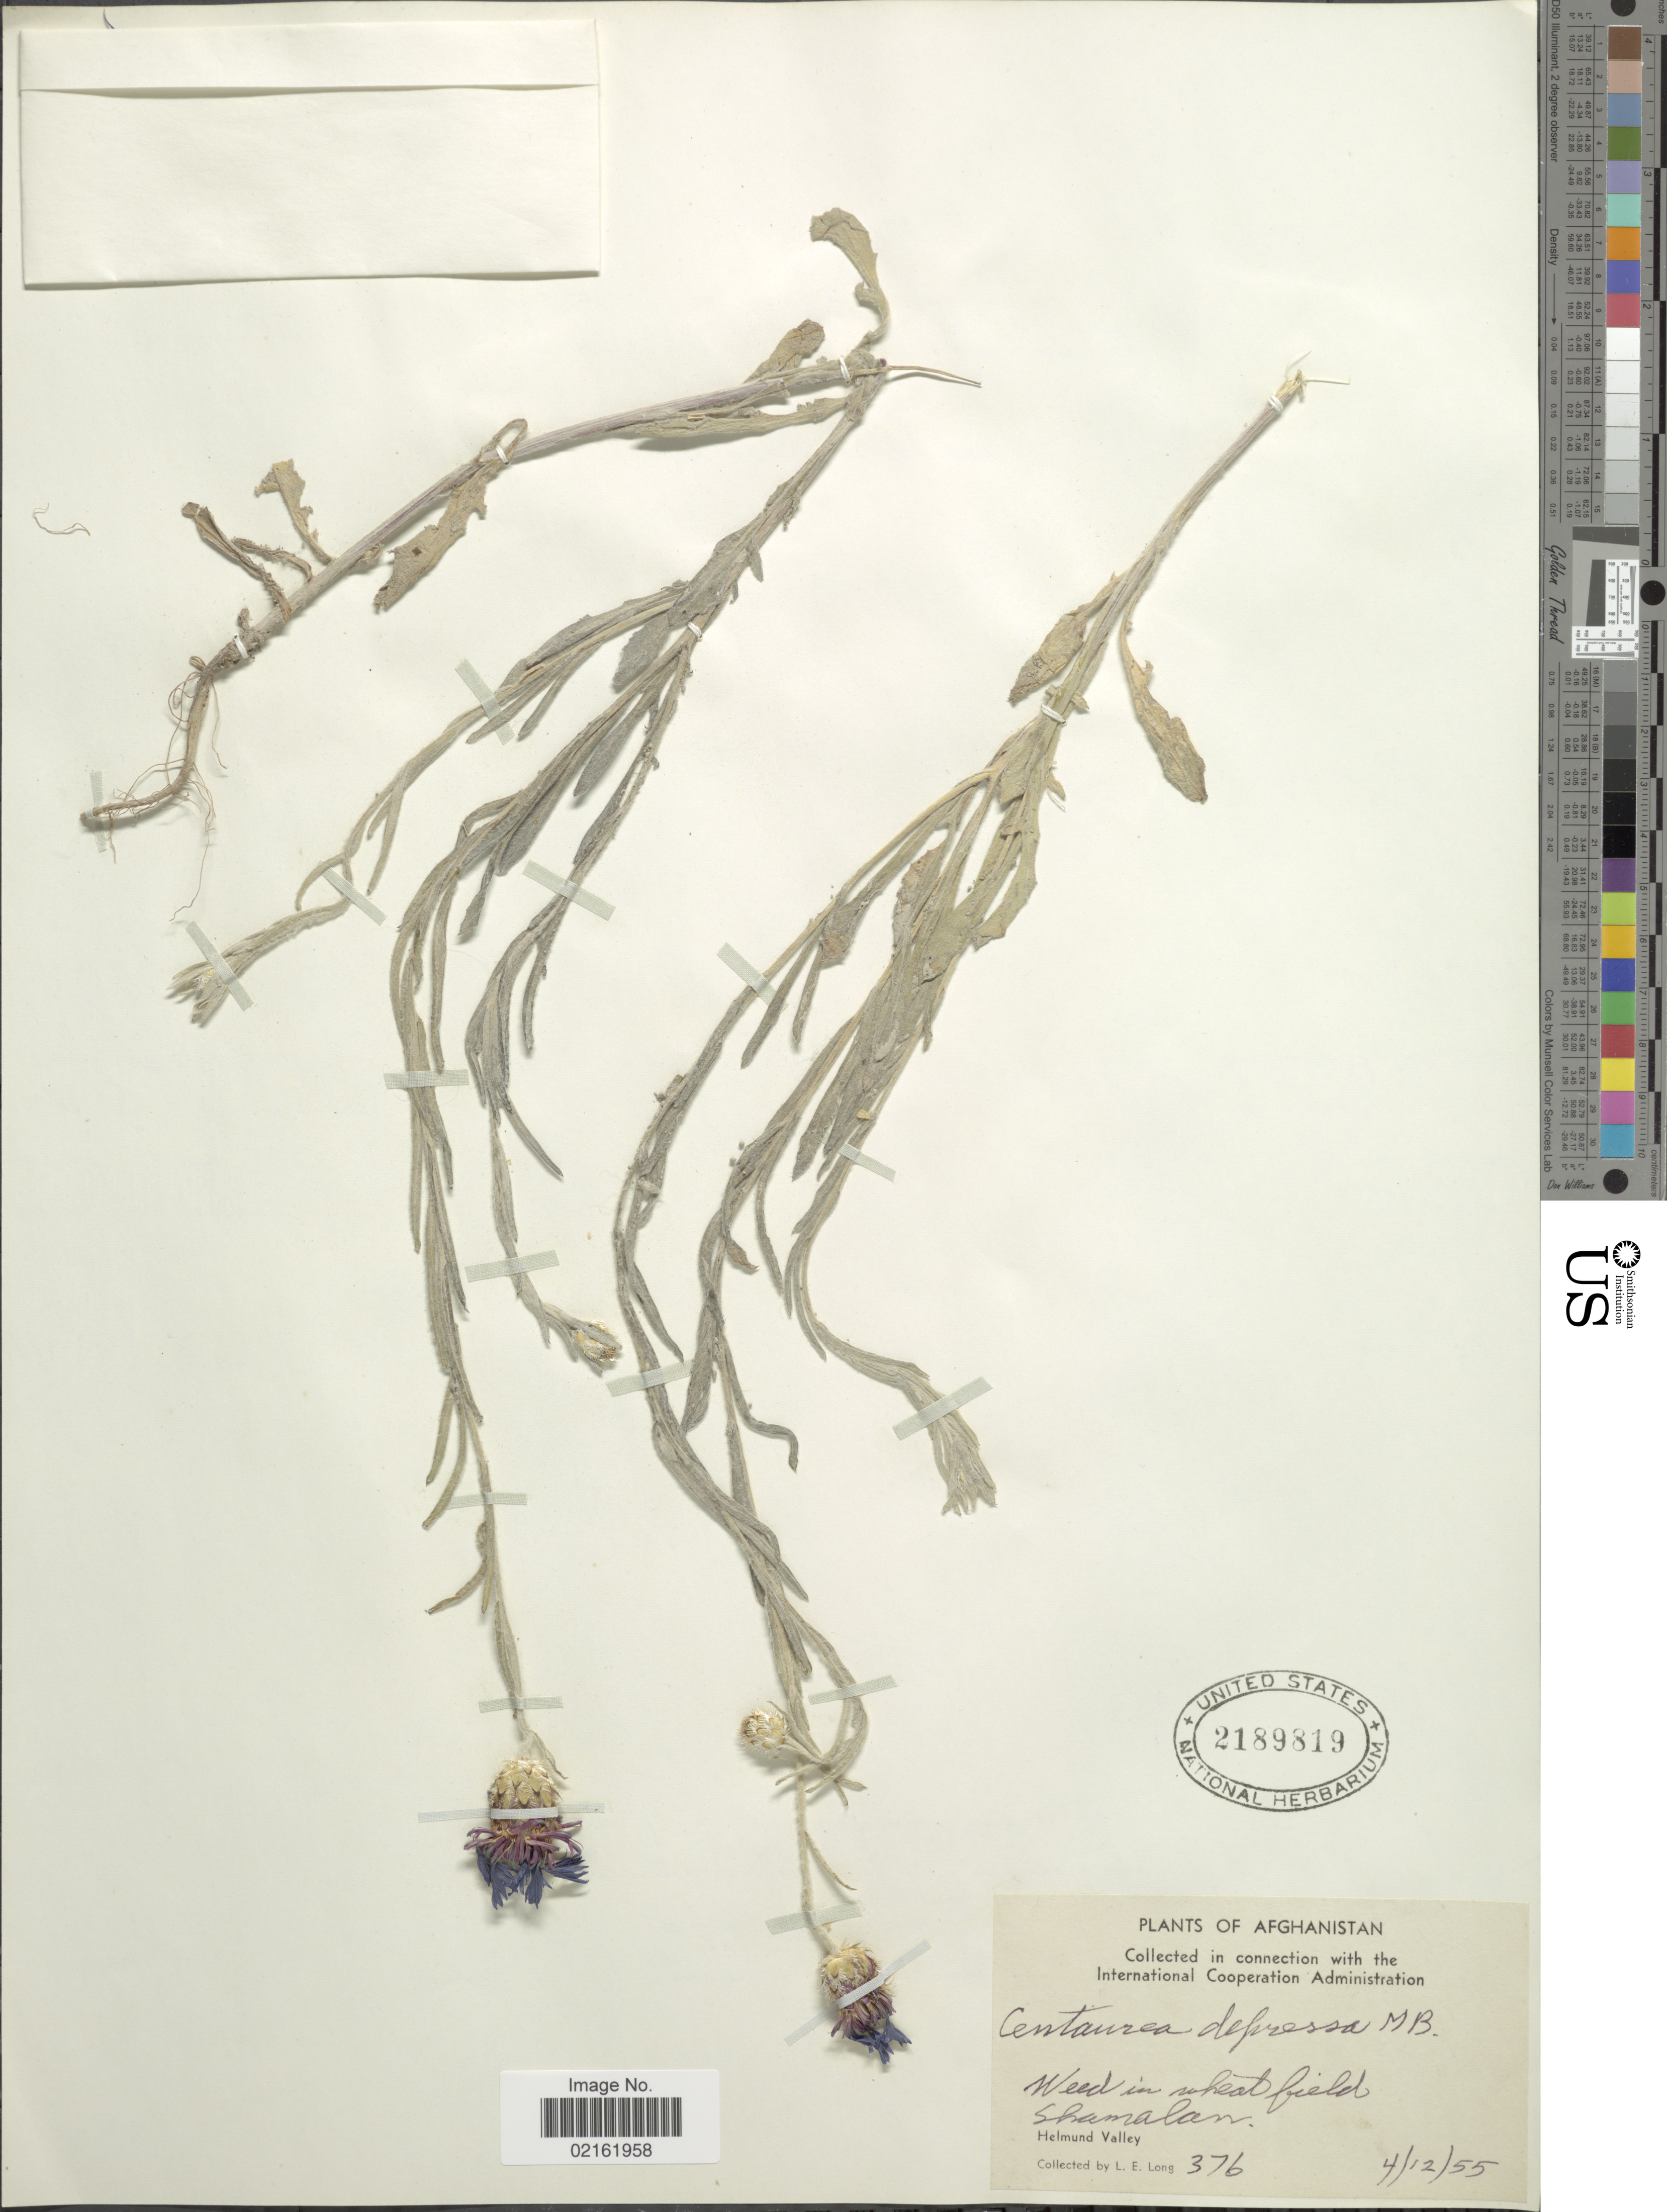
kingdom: Plantae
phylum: Tracheophyta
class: Magnoliopsida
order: Asterales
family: Asteraceae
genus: Centaurea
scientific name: Centaurea depressa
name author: M. Bieb.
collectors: L. E. Long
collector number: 376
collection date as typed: Transcribed d/m/y: 4/12/55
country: Afghanistan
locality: Shamalan. Helmund Valley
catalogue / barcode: US 2189819